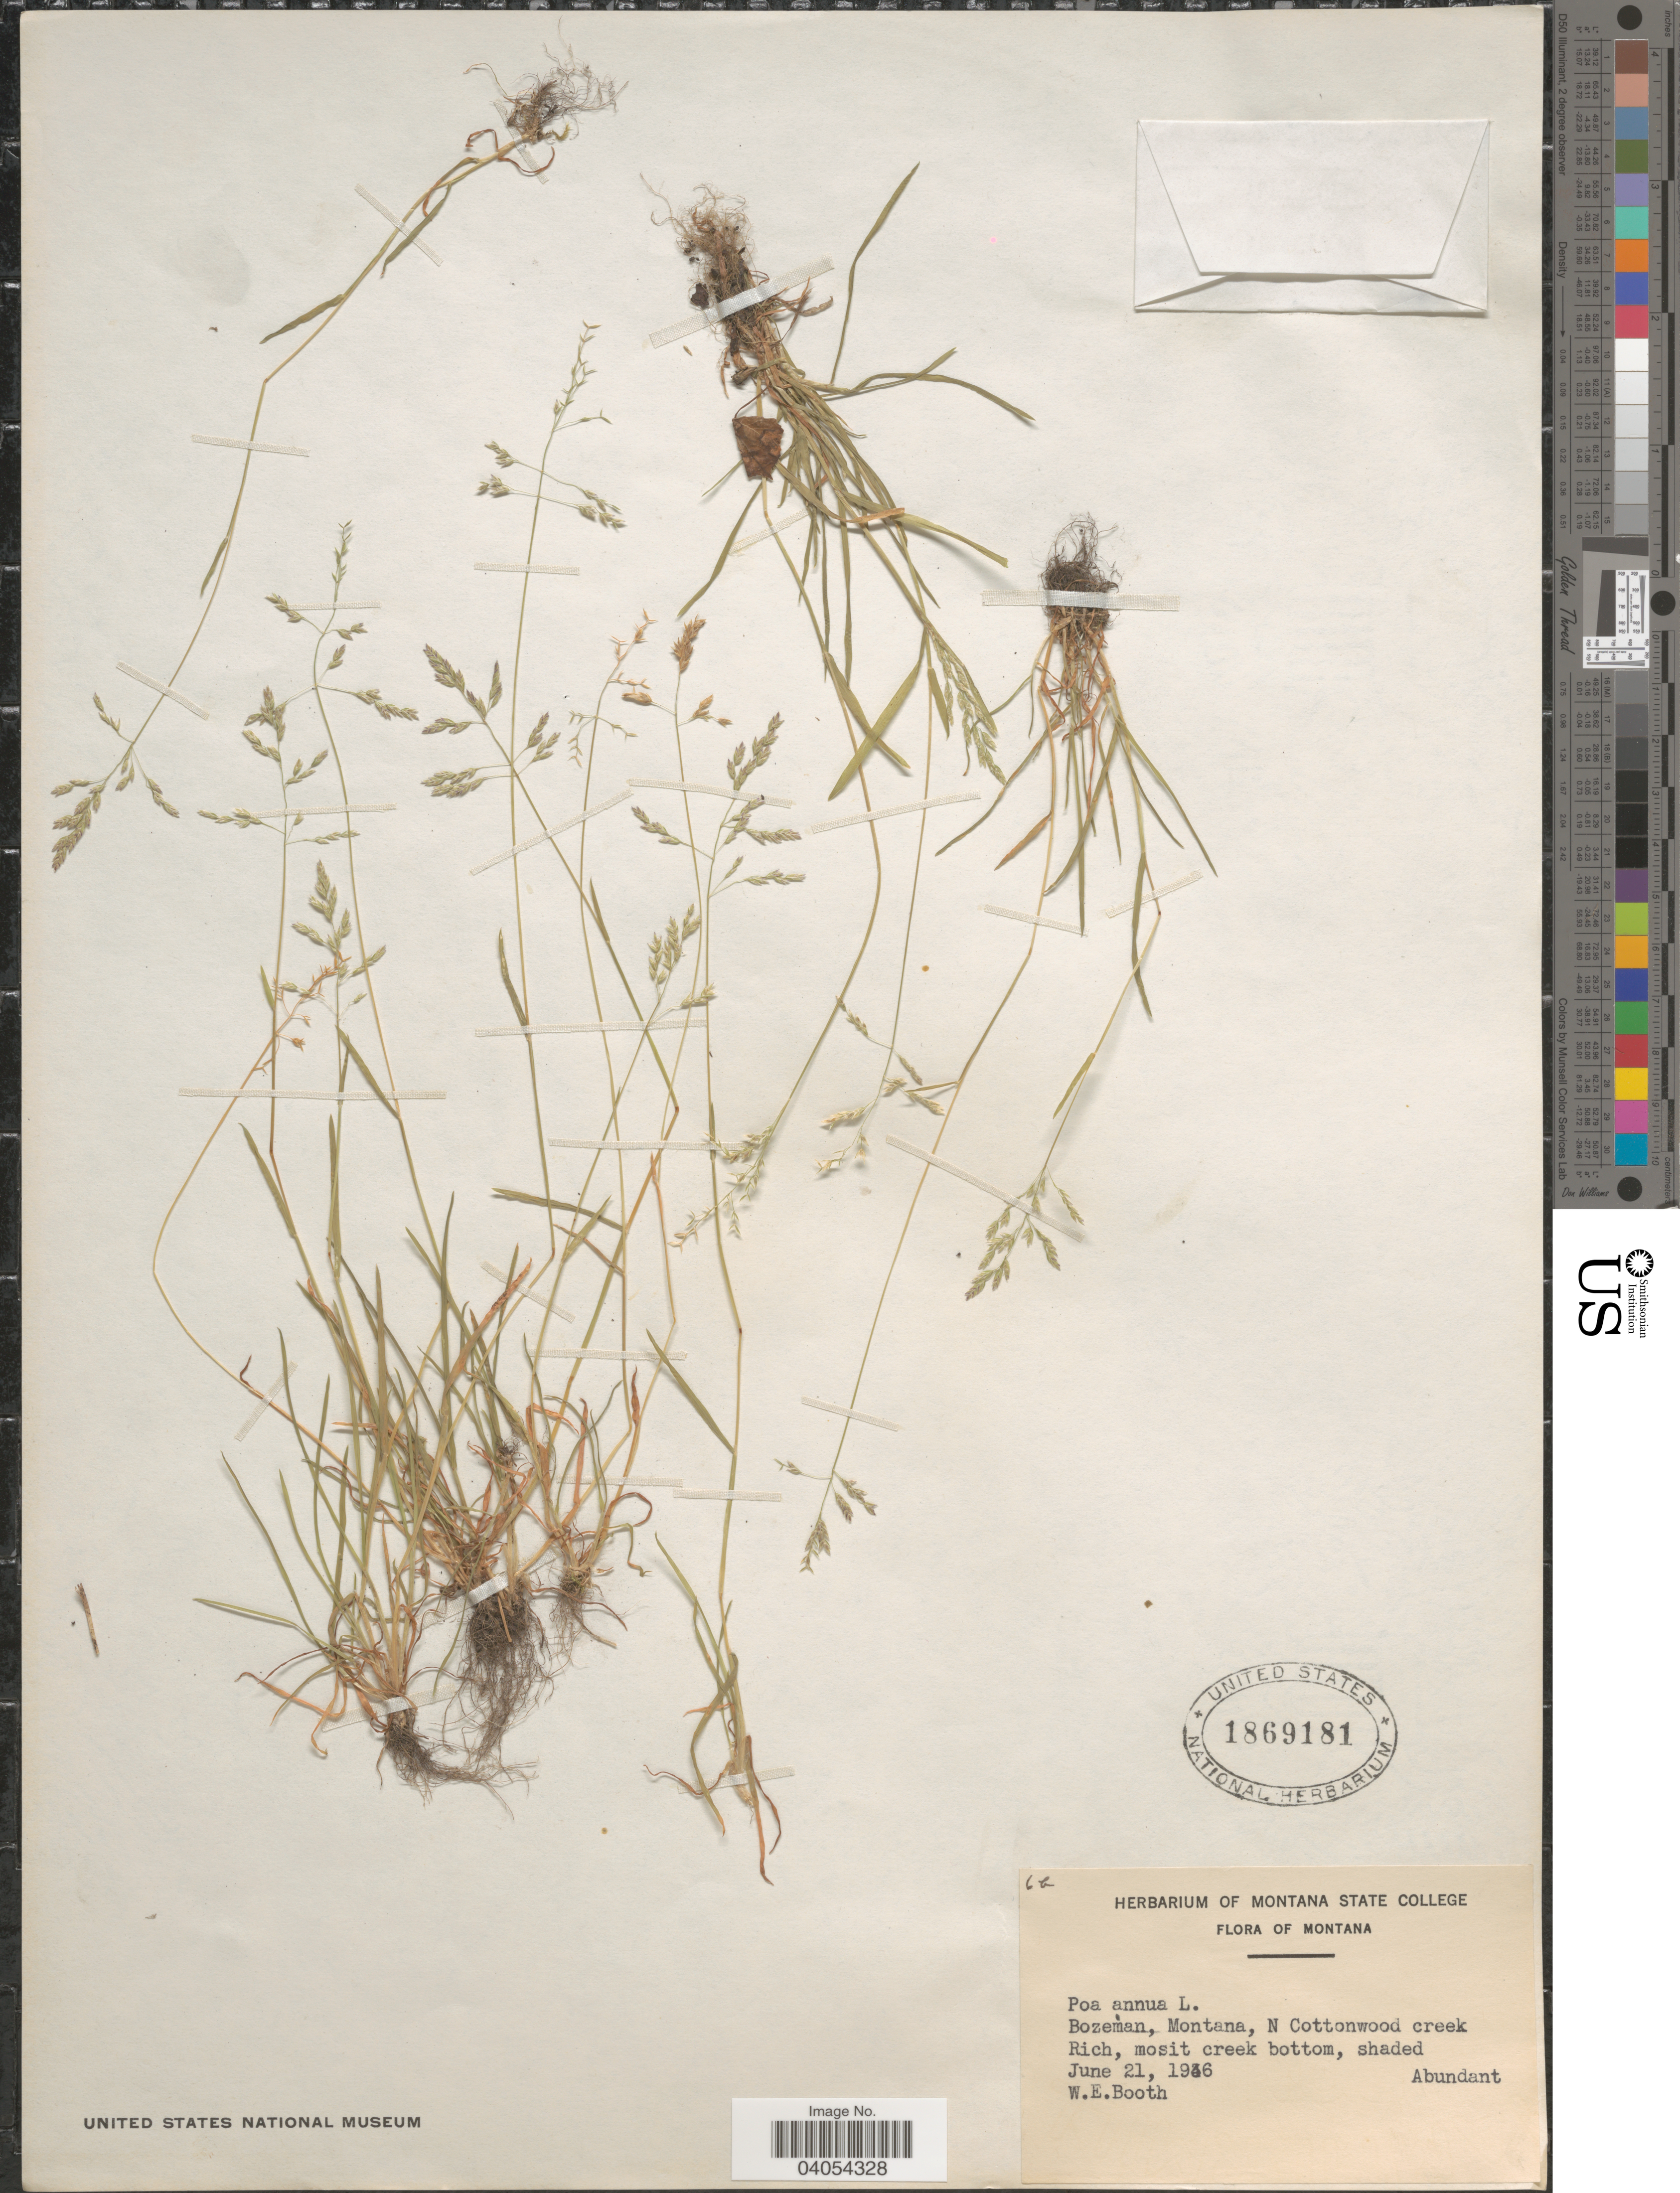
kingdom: Plantae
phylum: Tracheophyta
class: Liliopsida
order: Poales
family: Poaceae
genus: Poa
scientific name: Poa annua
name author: L.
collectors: W. Booth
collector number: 6b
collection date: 1946-06-21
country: United States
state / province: Montana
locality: Bozeman, N Cottonwood creek.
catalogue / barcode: US 1869181